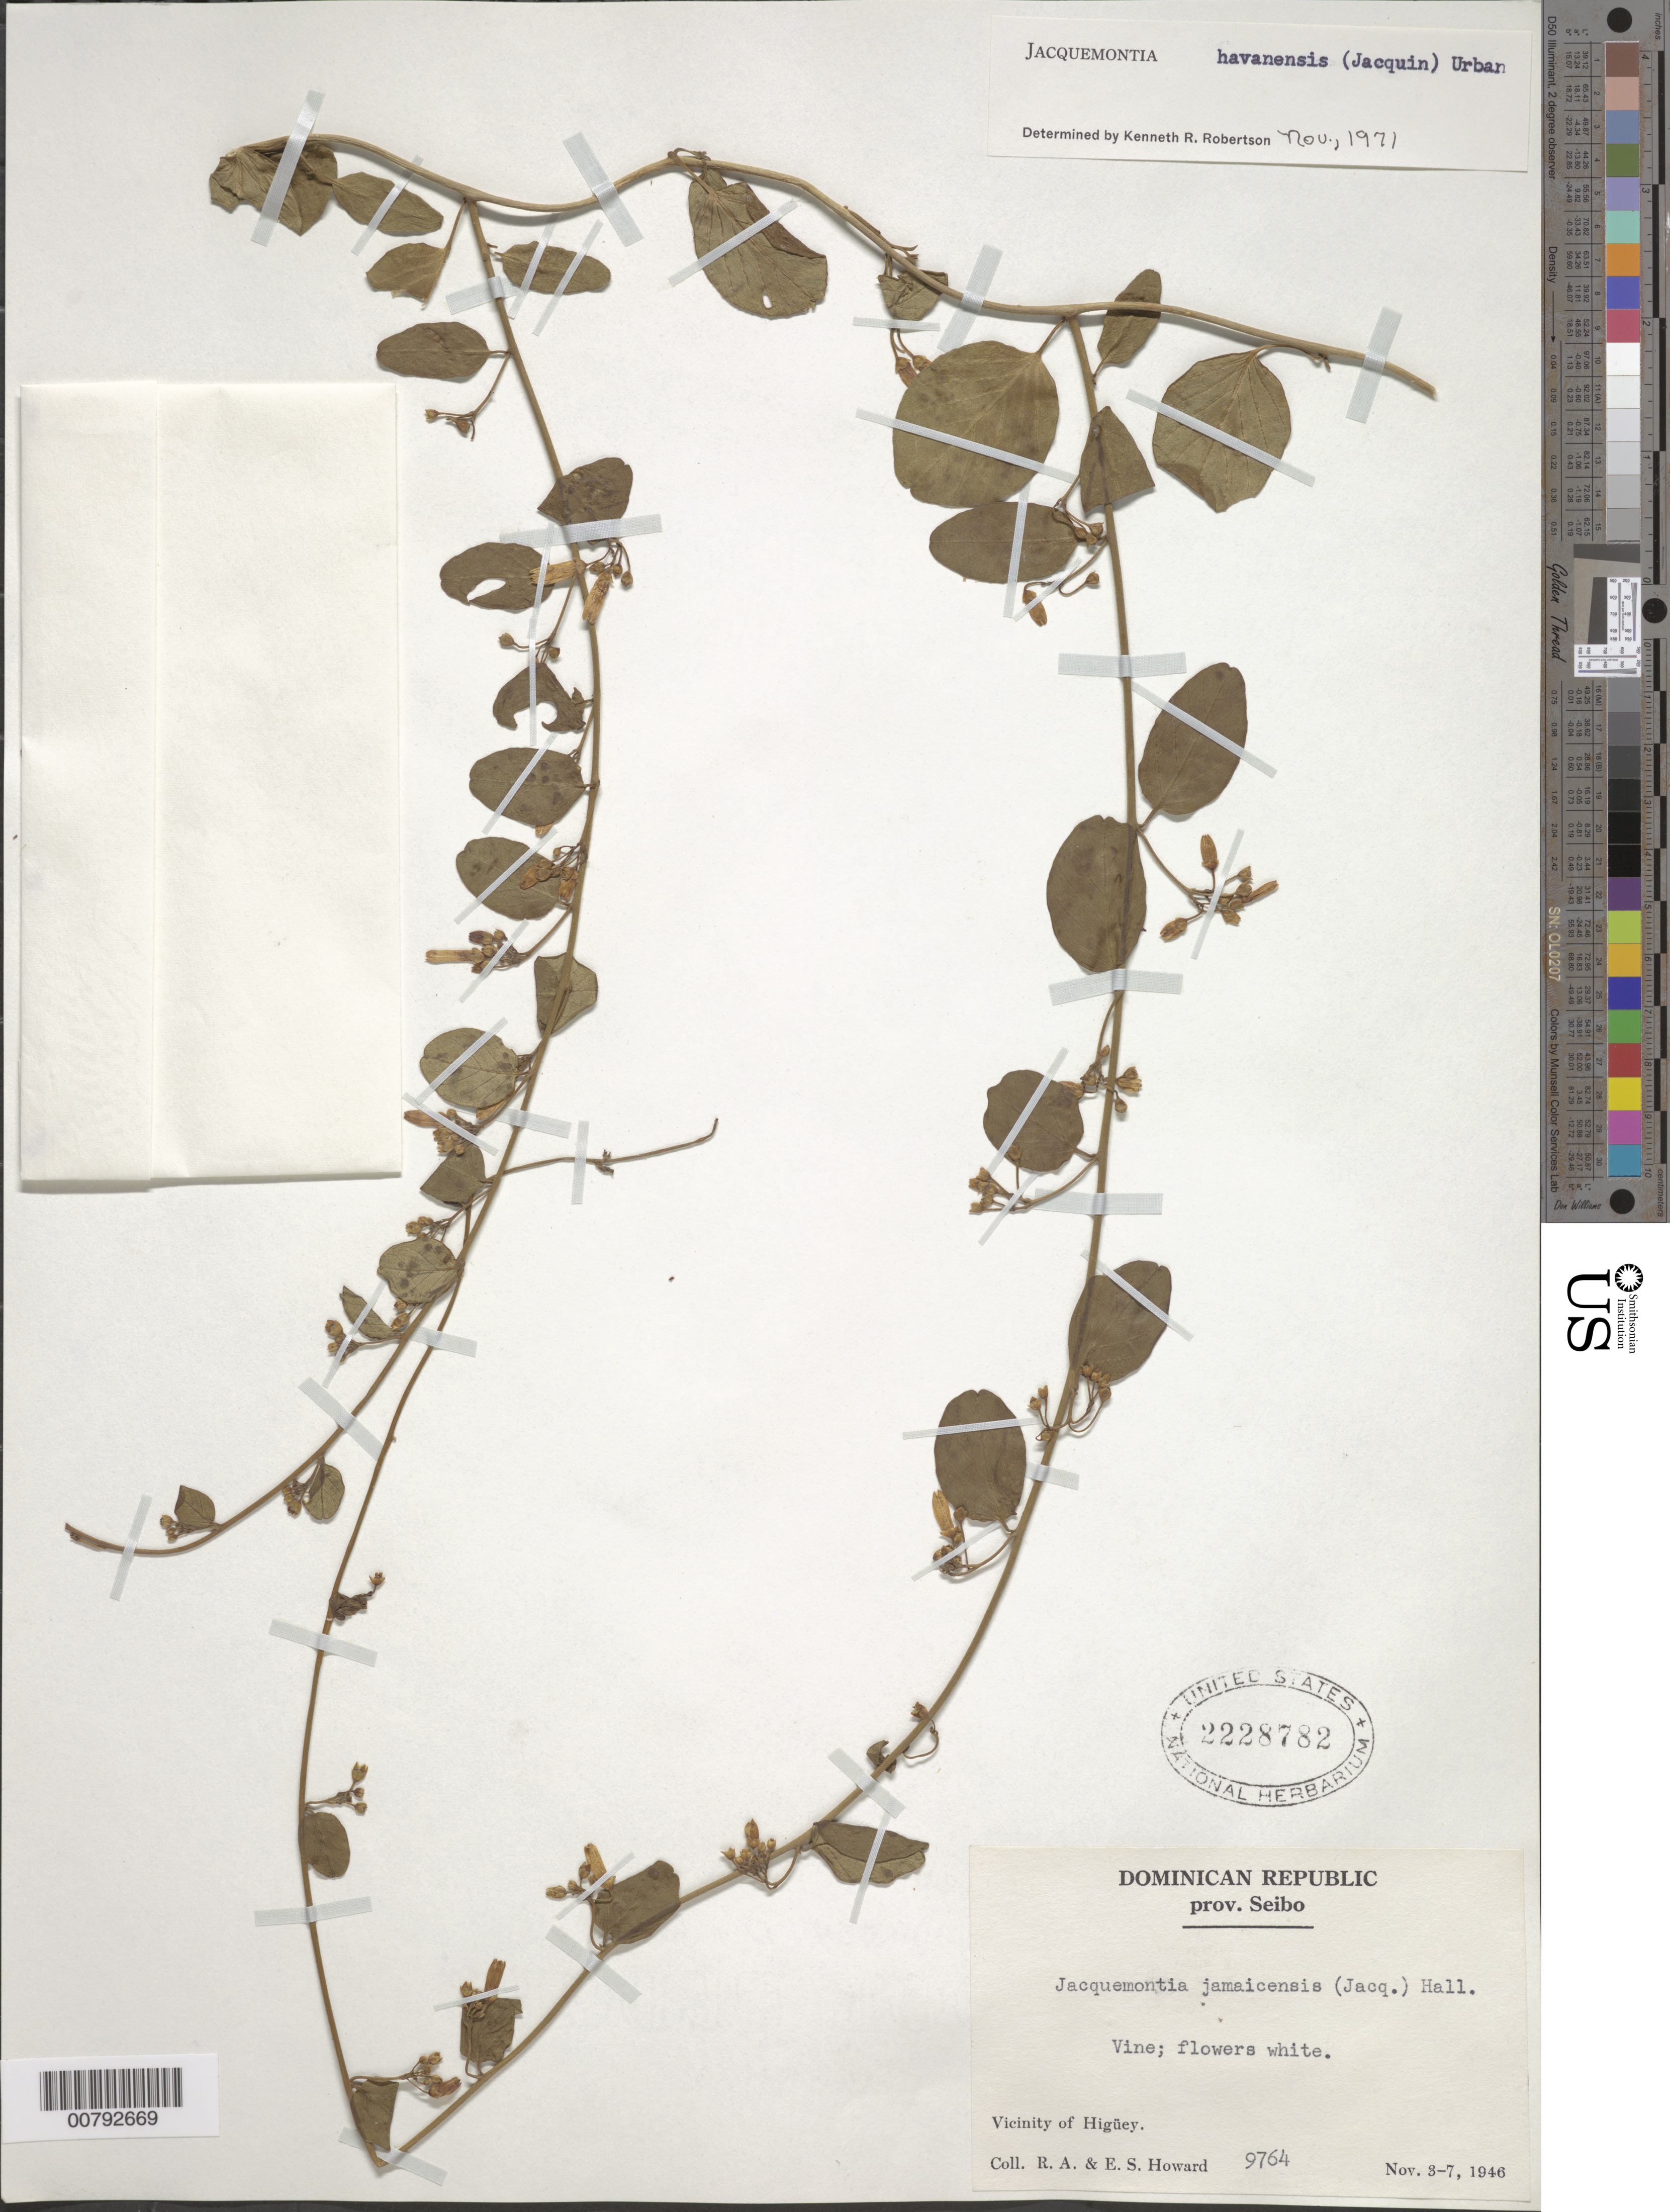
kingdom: Plantae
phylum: Tracheophyta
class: Magnoliopsida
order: Solanales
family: Convolvulaceae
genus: Jacquemontia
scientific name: Jacquemontia havanensis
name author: (Jacq.) Urb.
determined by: Robertson, K. R.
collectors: R. A. Howard & E. S. Howard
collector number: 9764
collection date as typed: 03 Nov 1946 to 07 Nov 1946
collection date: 1946-11-03/1946-11-07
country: Dominican Republic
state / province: El Seibo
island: Hispaniola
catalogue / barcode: US 2228782